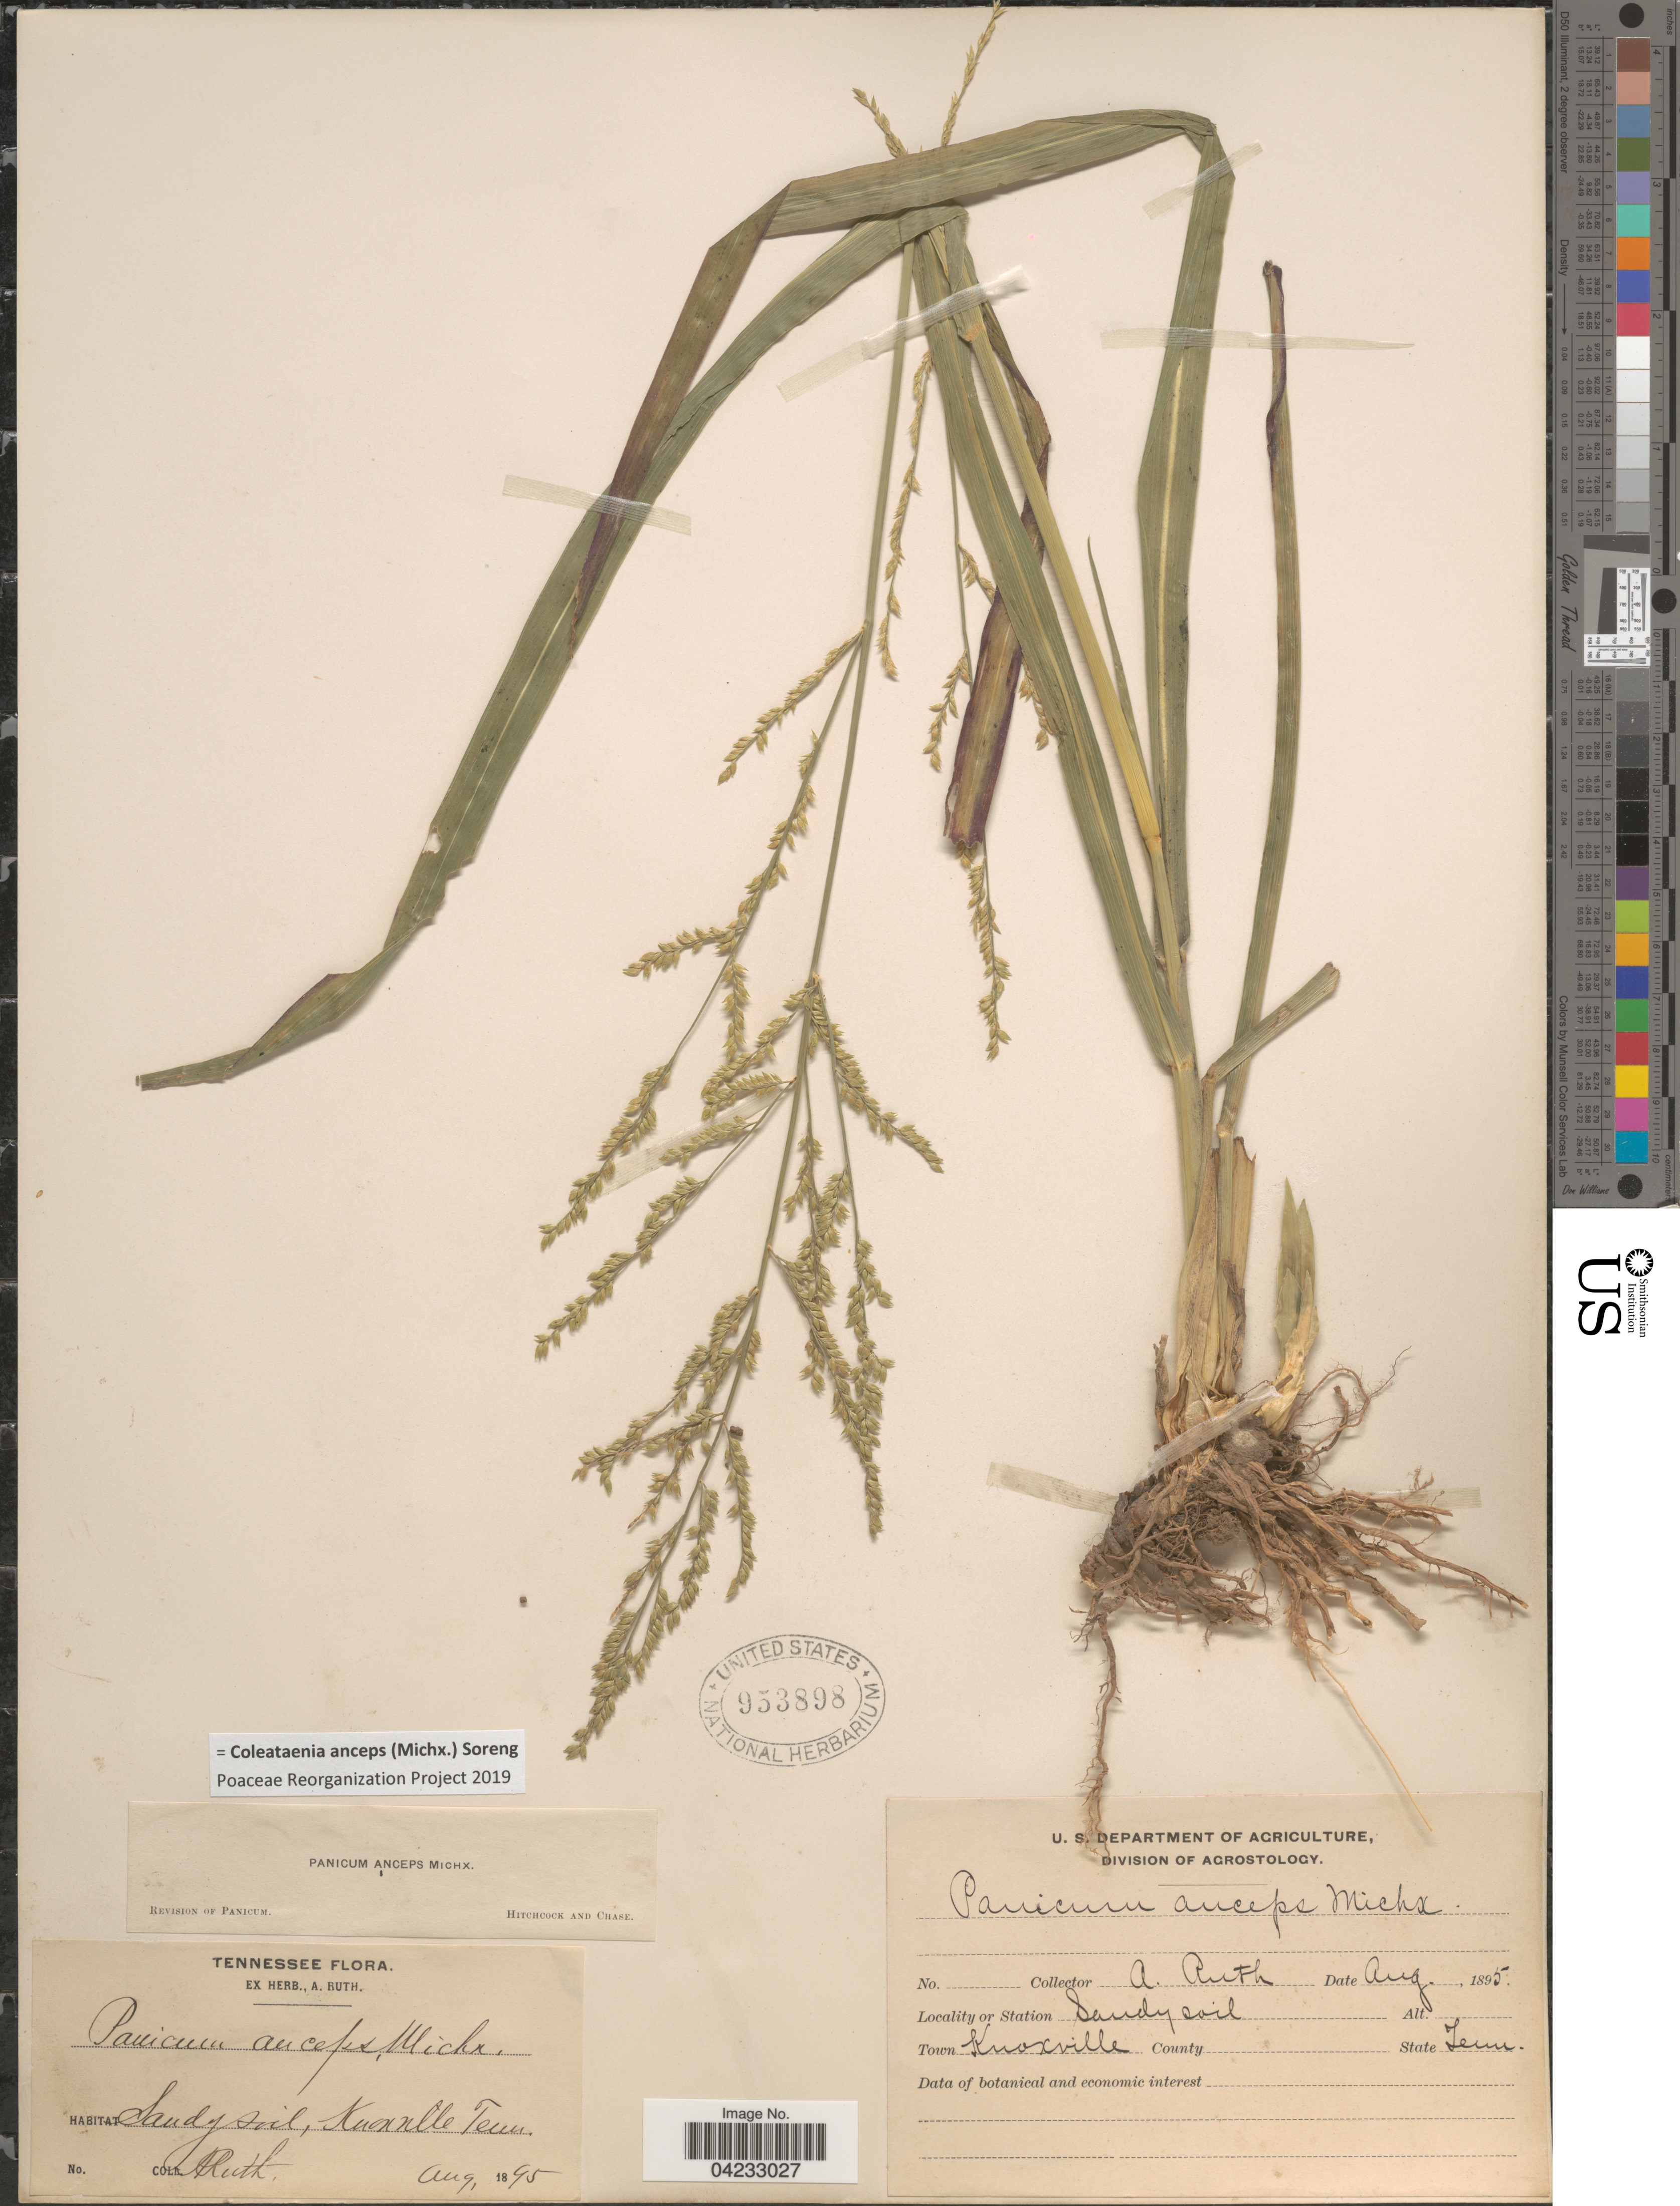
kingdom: Plantae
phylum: Tracheophyta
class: Liliopsida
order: Poales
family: Poaceae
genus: Coleataenia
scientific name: Coleataenia anceps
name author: (Michx.) Soreng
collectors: A. Ruth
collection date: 1895-08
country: United States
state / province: Tennessee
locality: Town Knoxville.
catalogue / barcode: US 953898